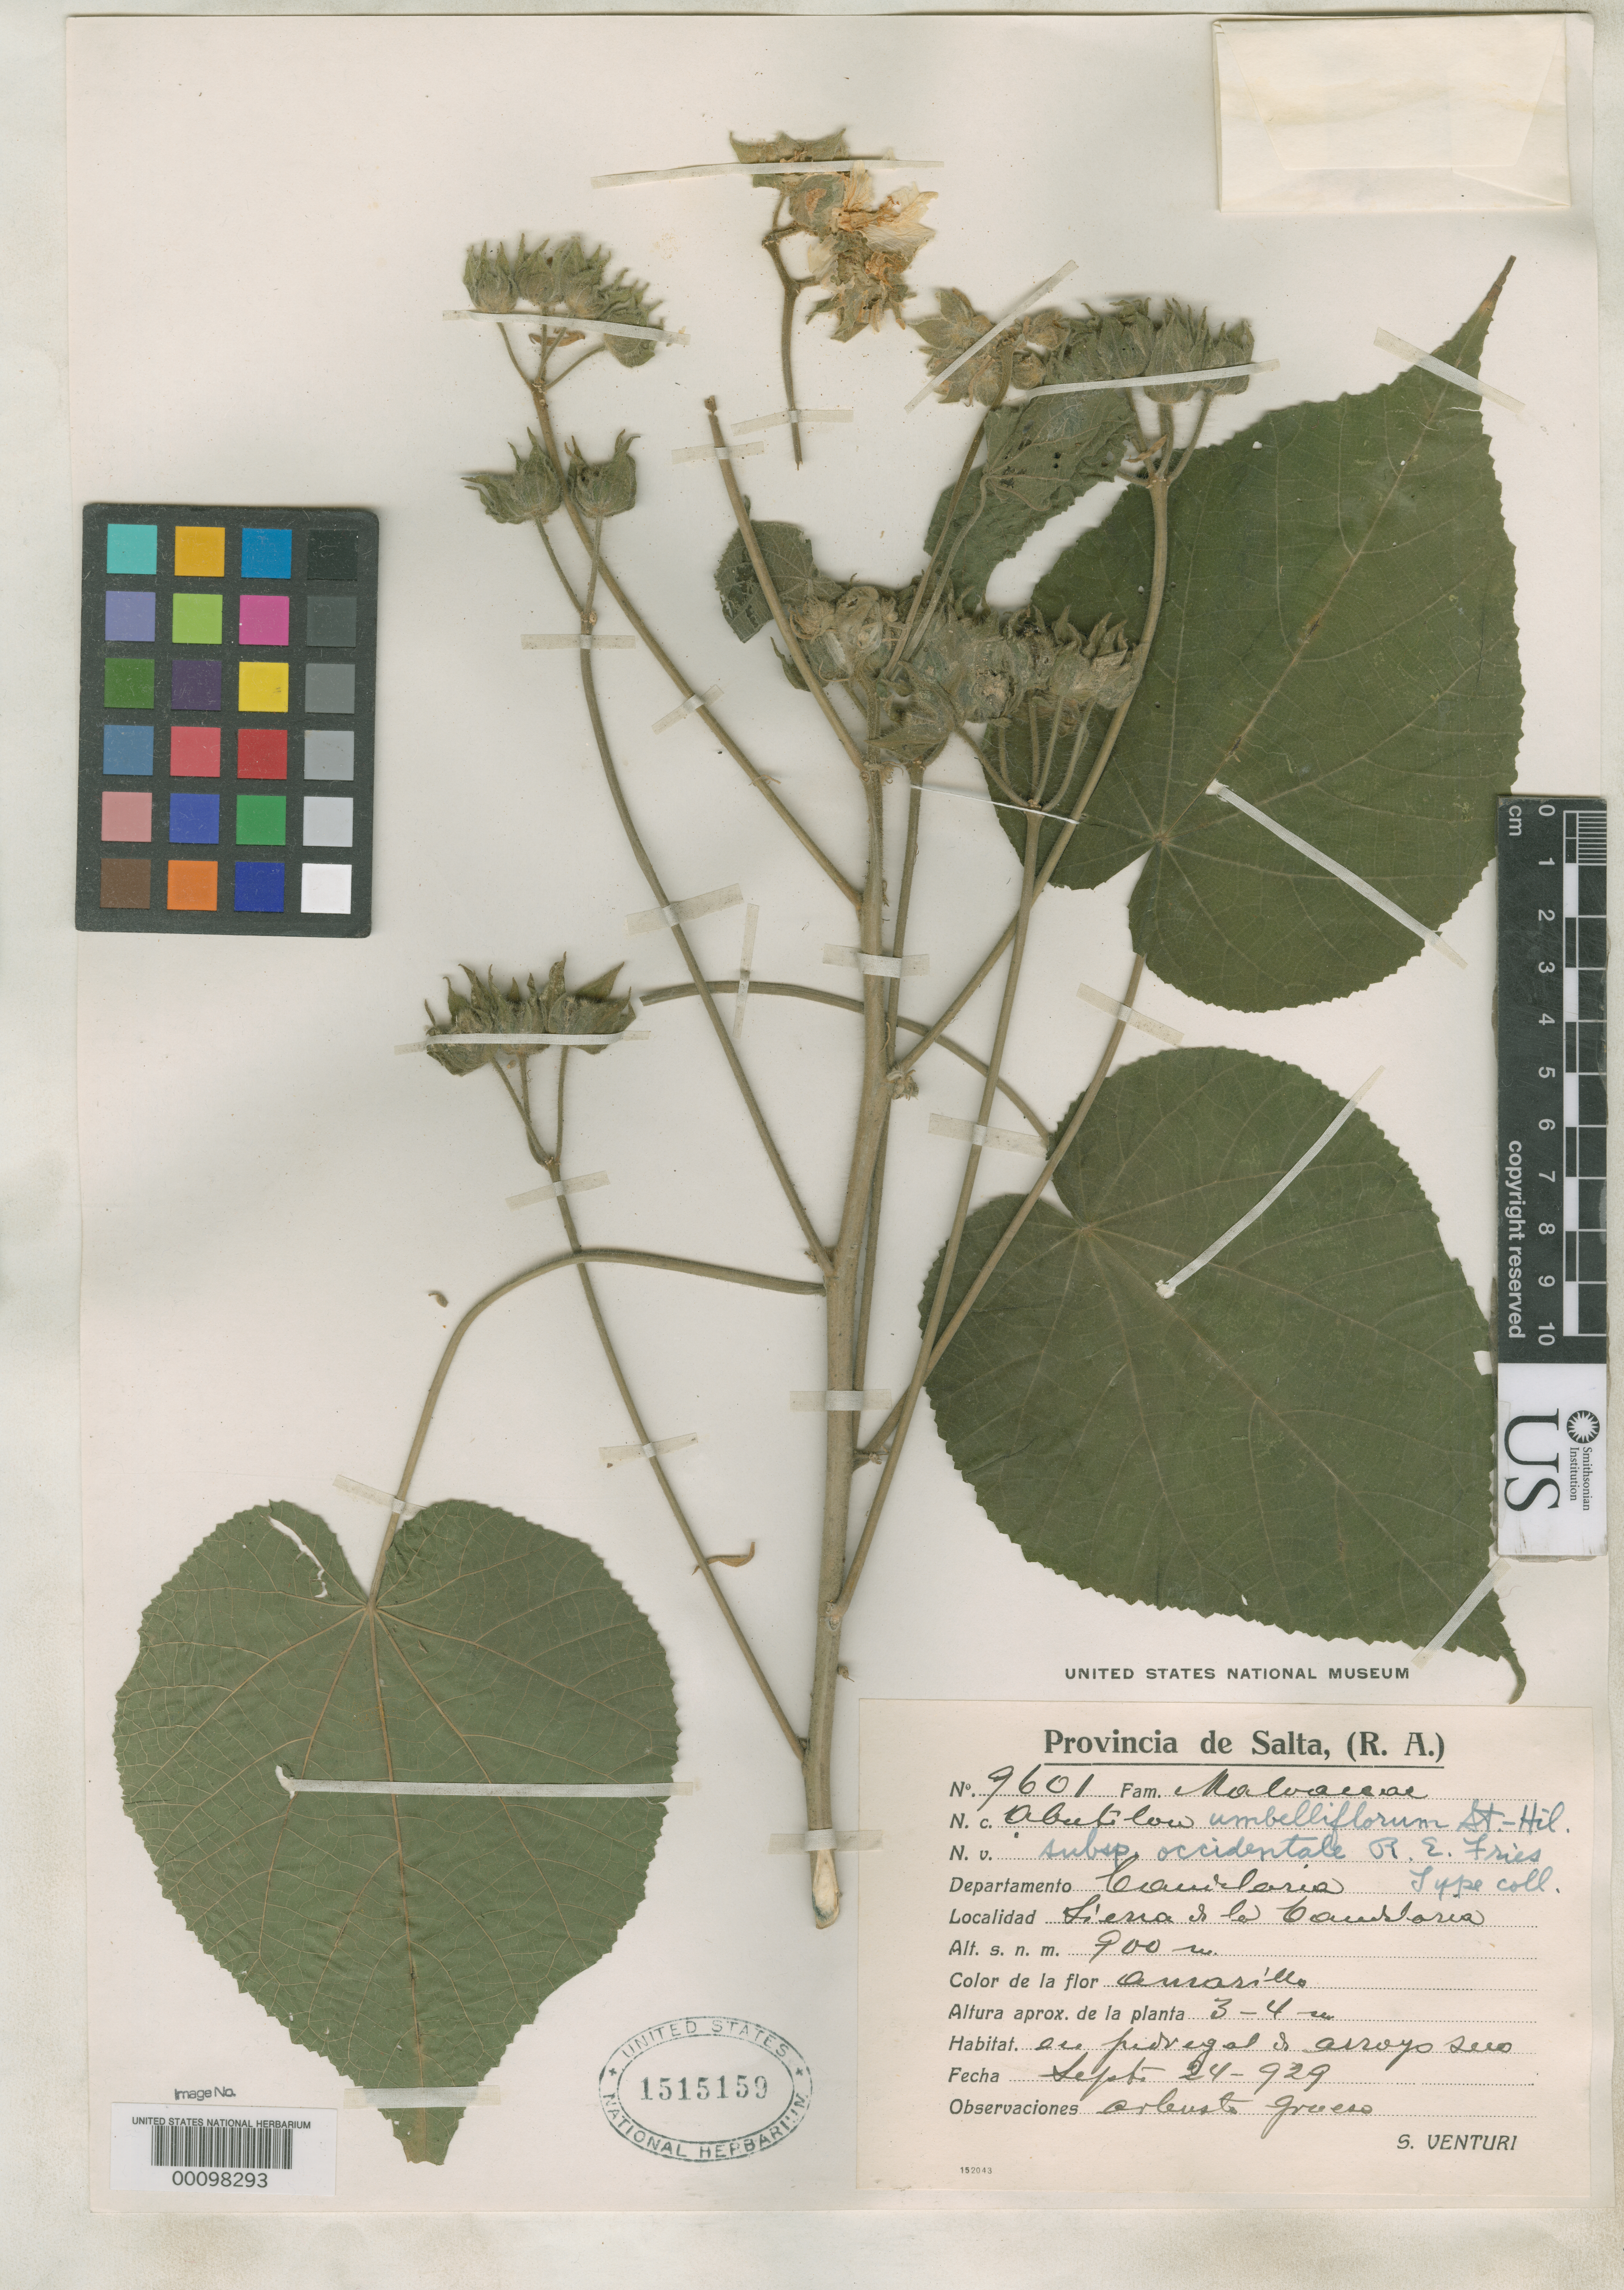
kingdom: Plantae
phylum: Tracheophyta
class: Magnoliopsida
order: Malvales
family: Malvaceae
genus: Abutilon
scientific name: Abutilon umbelliflorum subsp. occidentale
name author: R.E. Fr.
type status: Isotype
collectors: S. Venturi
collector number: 9601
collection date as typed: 24 Sep 1929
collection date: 1929-09-24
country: Argentina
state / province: Salta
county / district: Candelaria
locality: Sierra de La Candelaria.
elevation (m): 900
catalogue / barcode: US 1515159